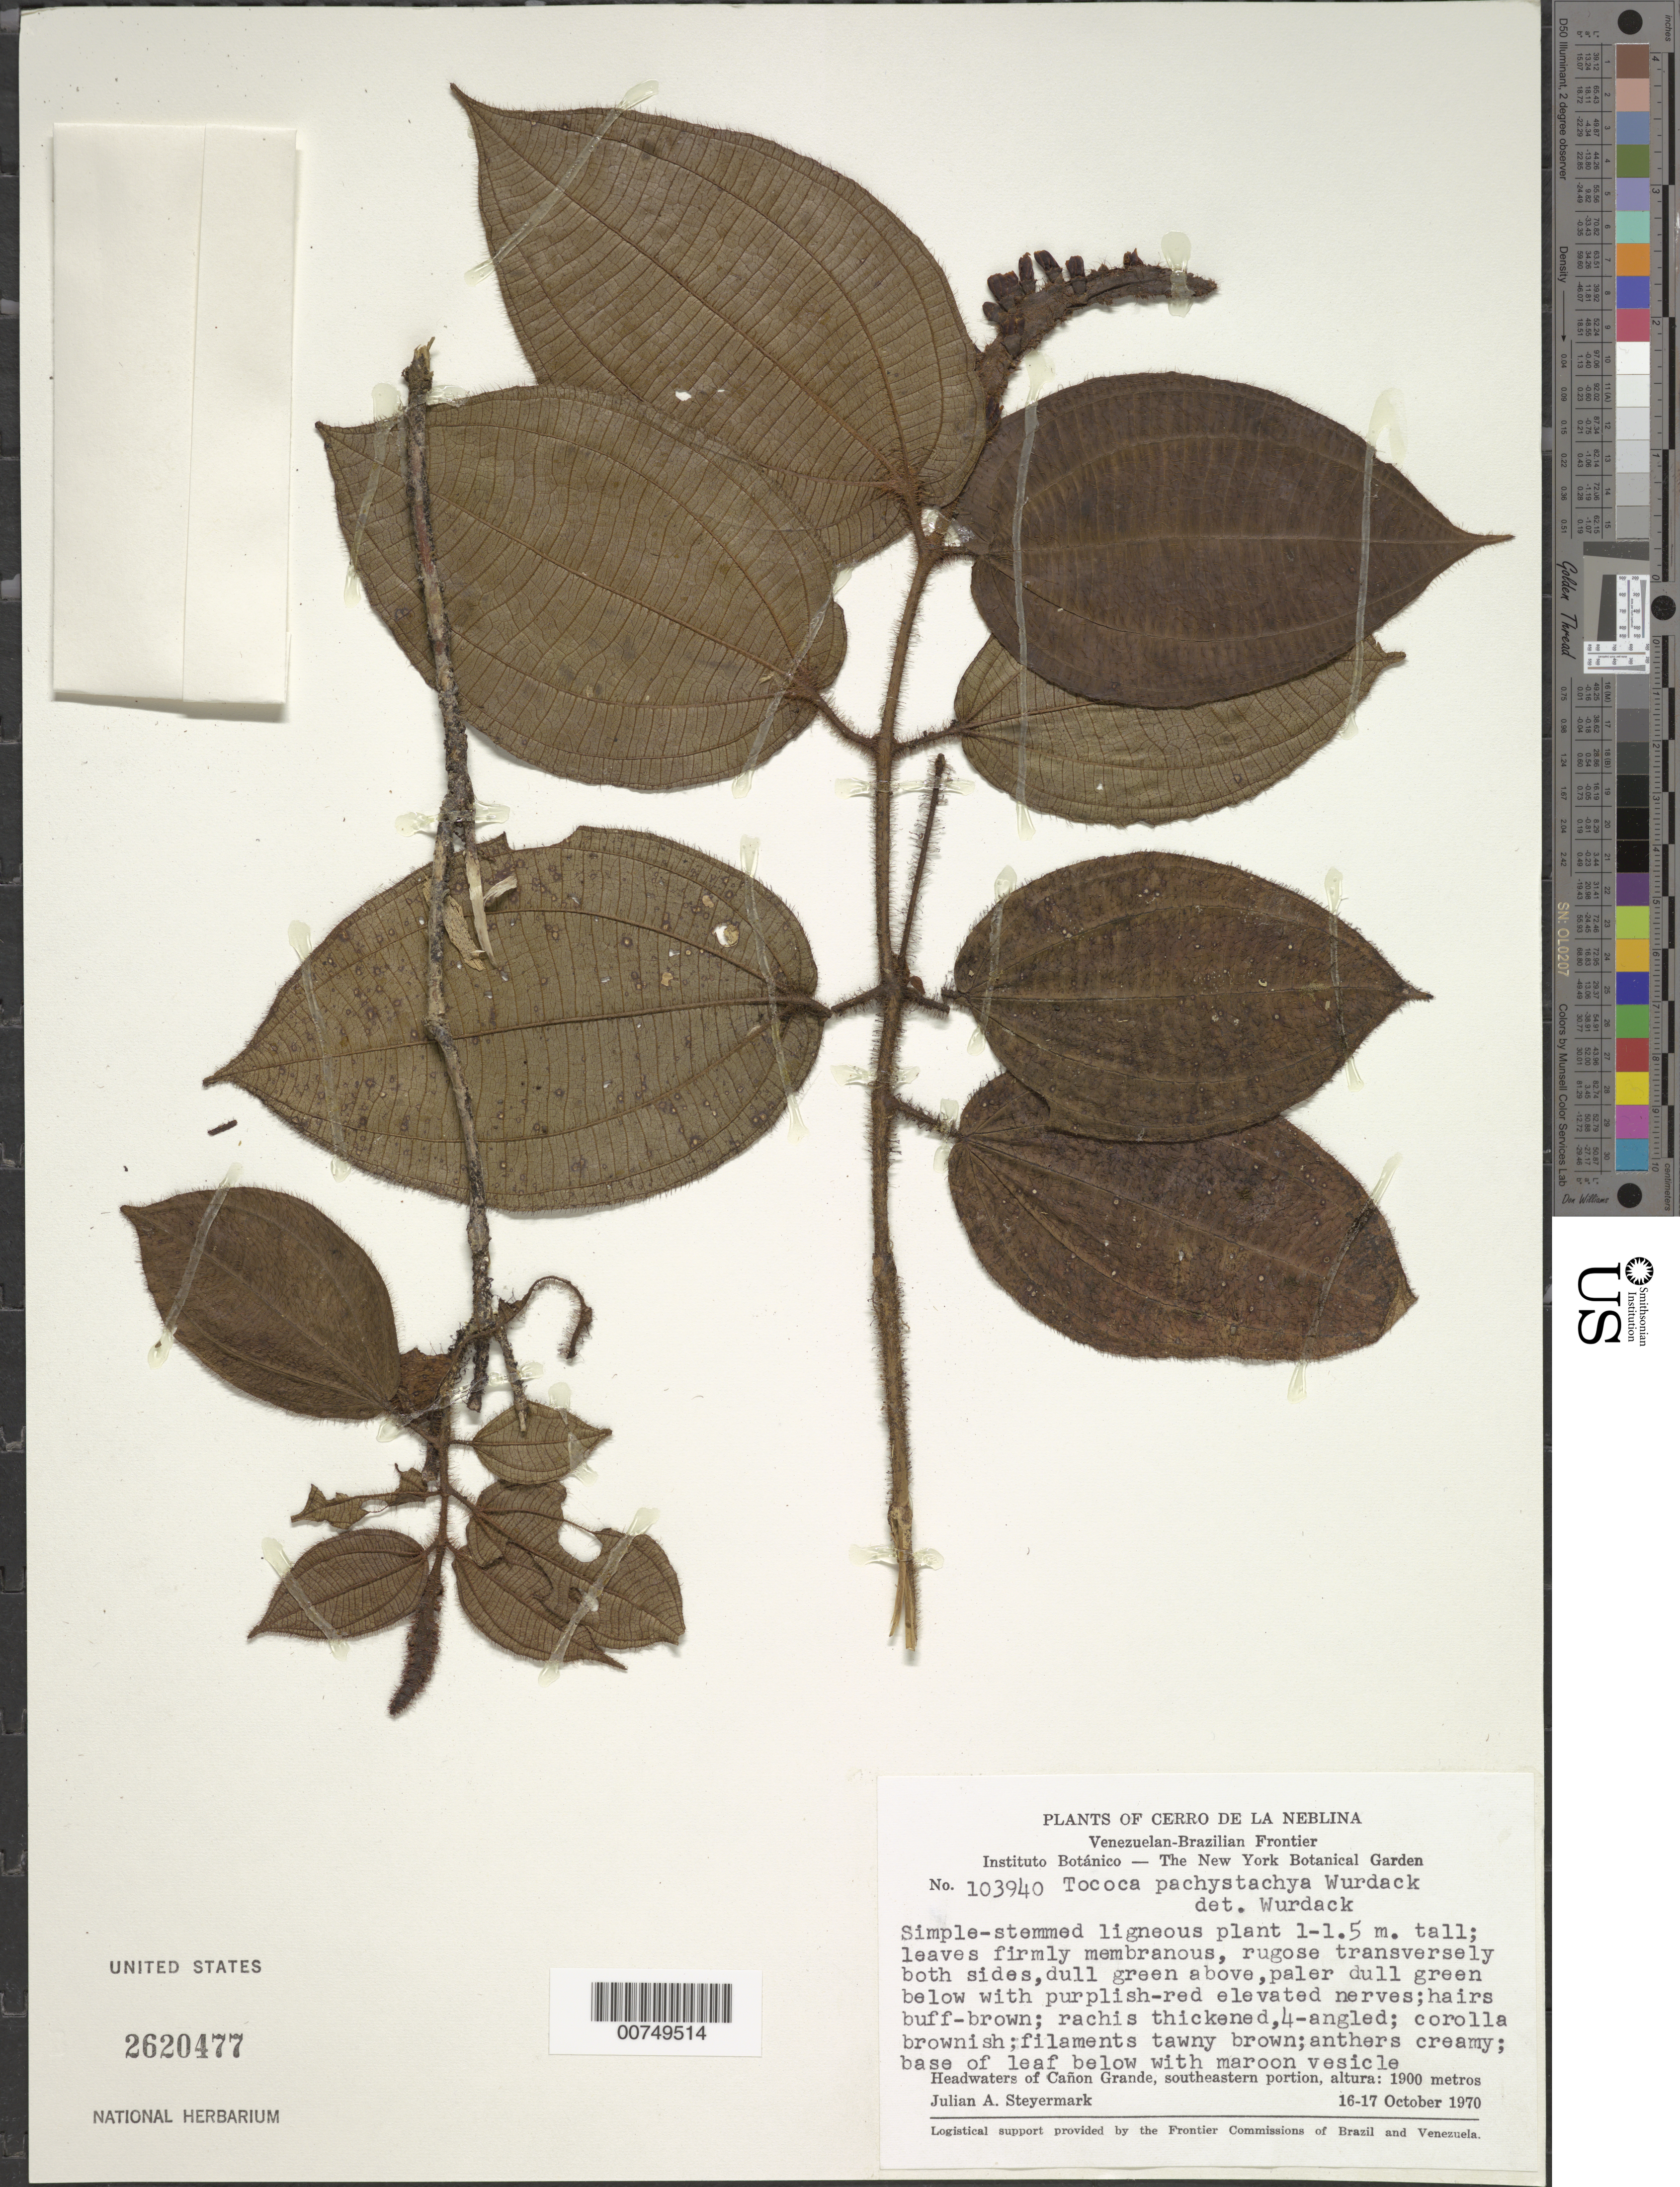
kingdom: Plantae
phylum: Tracheophyta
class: Magnoliopsida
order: Myrtales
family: Melastomataceae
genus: Tococa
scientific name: Tococa pachystachya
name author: Wurdack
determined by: Wurdack, John J., (US), US (UNITED STATES)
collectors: J. Steyermark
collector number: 103940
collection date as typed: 16-Dec-70 to 17-Dec-70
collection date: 1970-12-16/1970-12-17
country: Venezuela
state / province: Bolívar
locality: Caño Grande headwaters, southeastern portion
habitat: Headwaters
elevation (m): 1900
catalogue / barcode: US 2620477